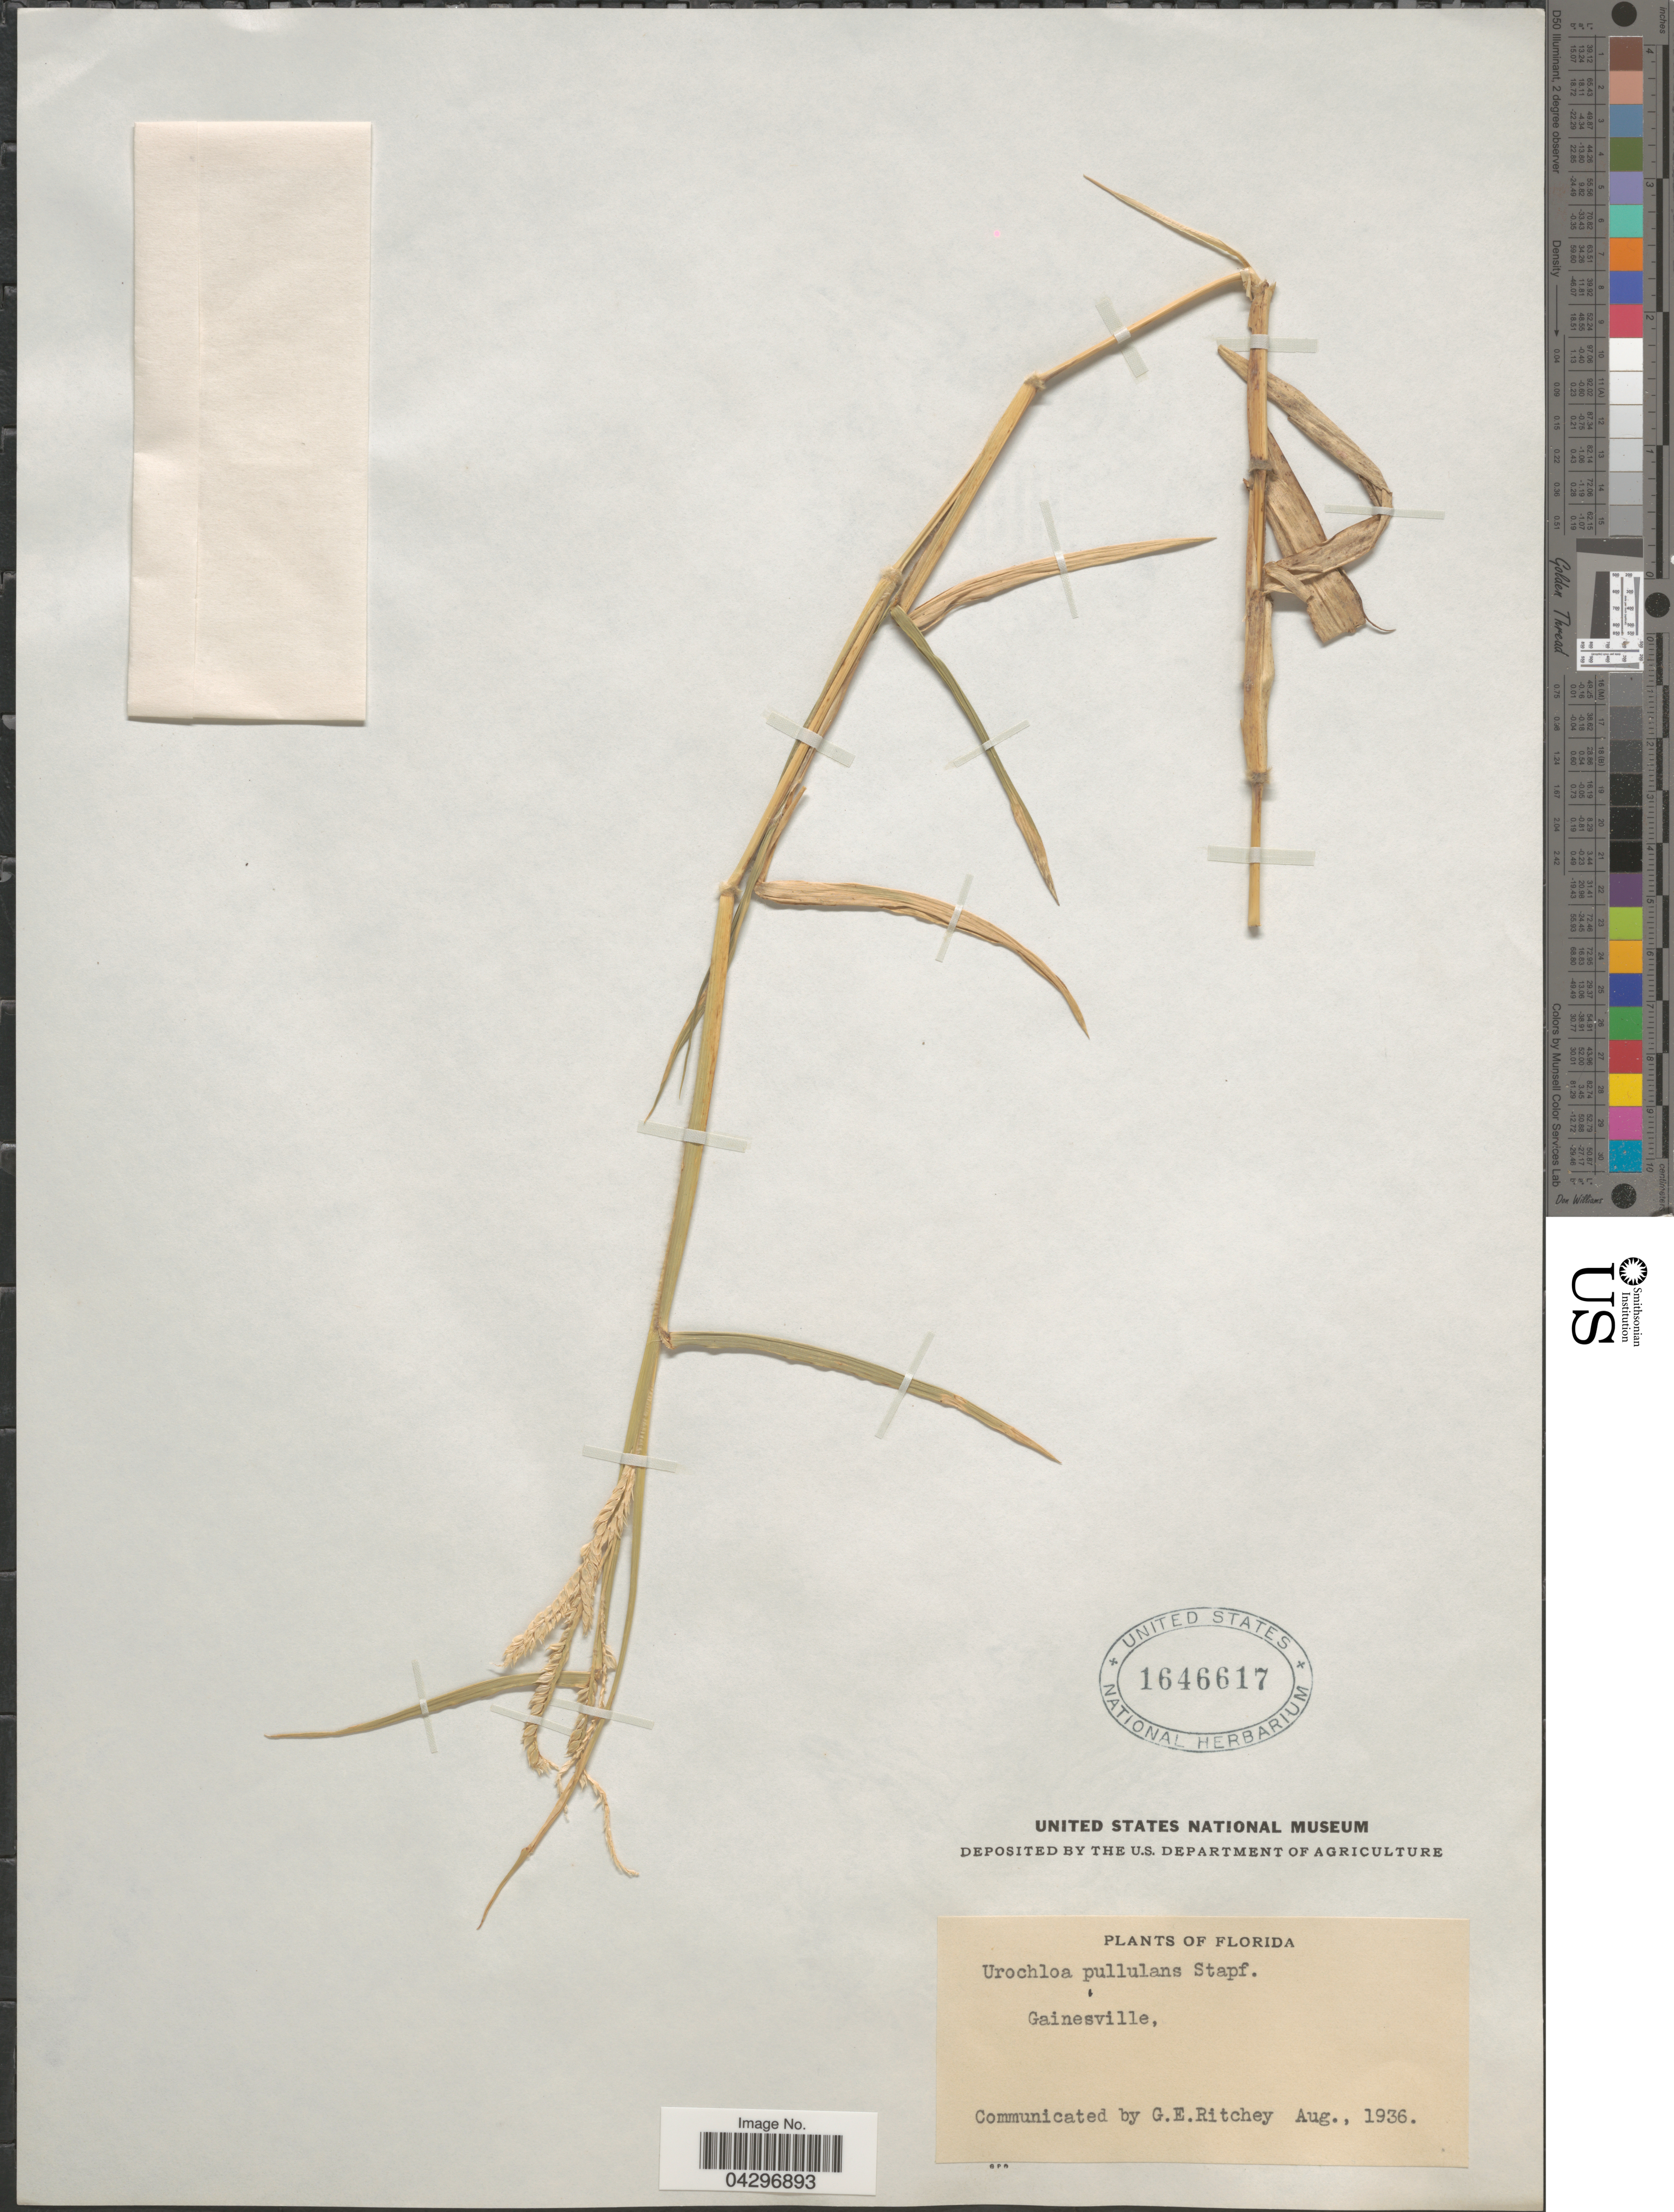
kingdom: Plantae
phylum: Tracheophyta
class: Liliopsida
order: Poales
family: Poaceae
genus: Urochloa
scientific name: Urochloa mosambicensis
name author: (Hack.) Dandy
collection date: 1936-08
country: United States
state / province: Florida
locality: Gainesville.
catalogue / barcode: US 1646617